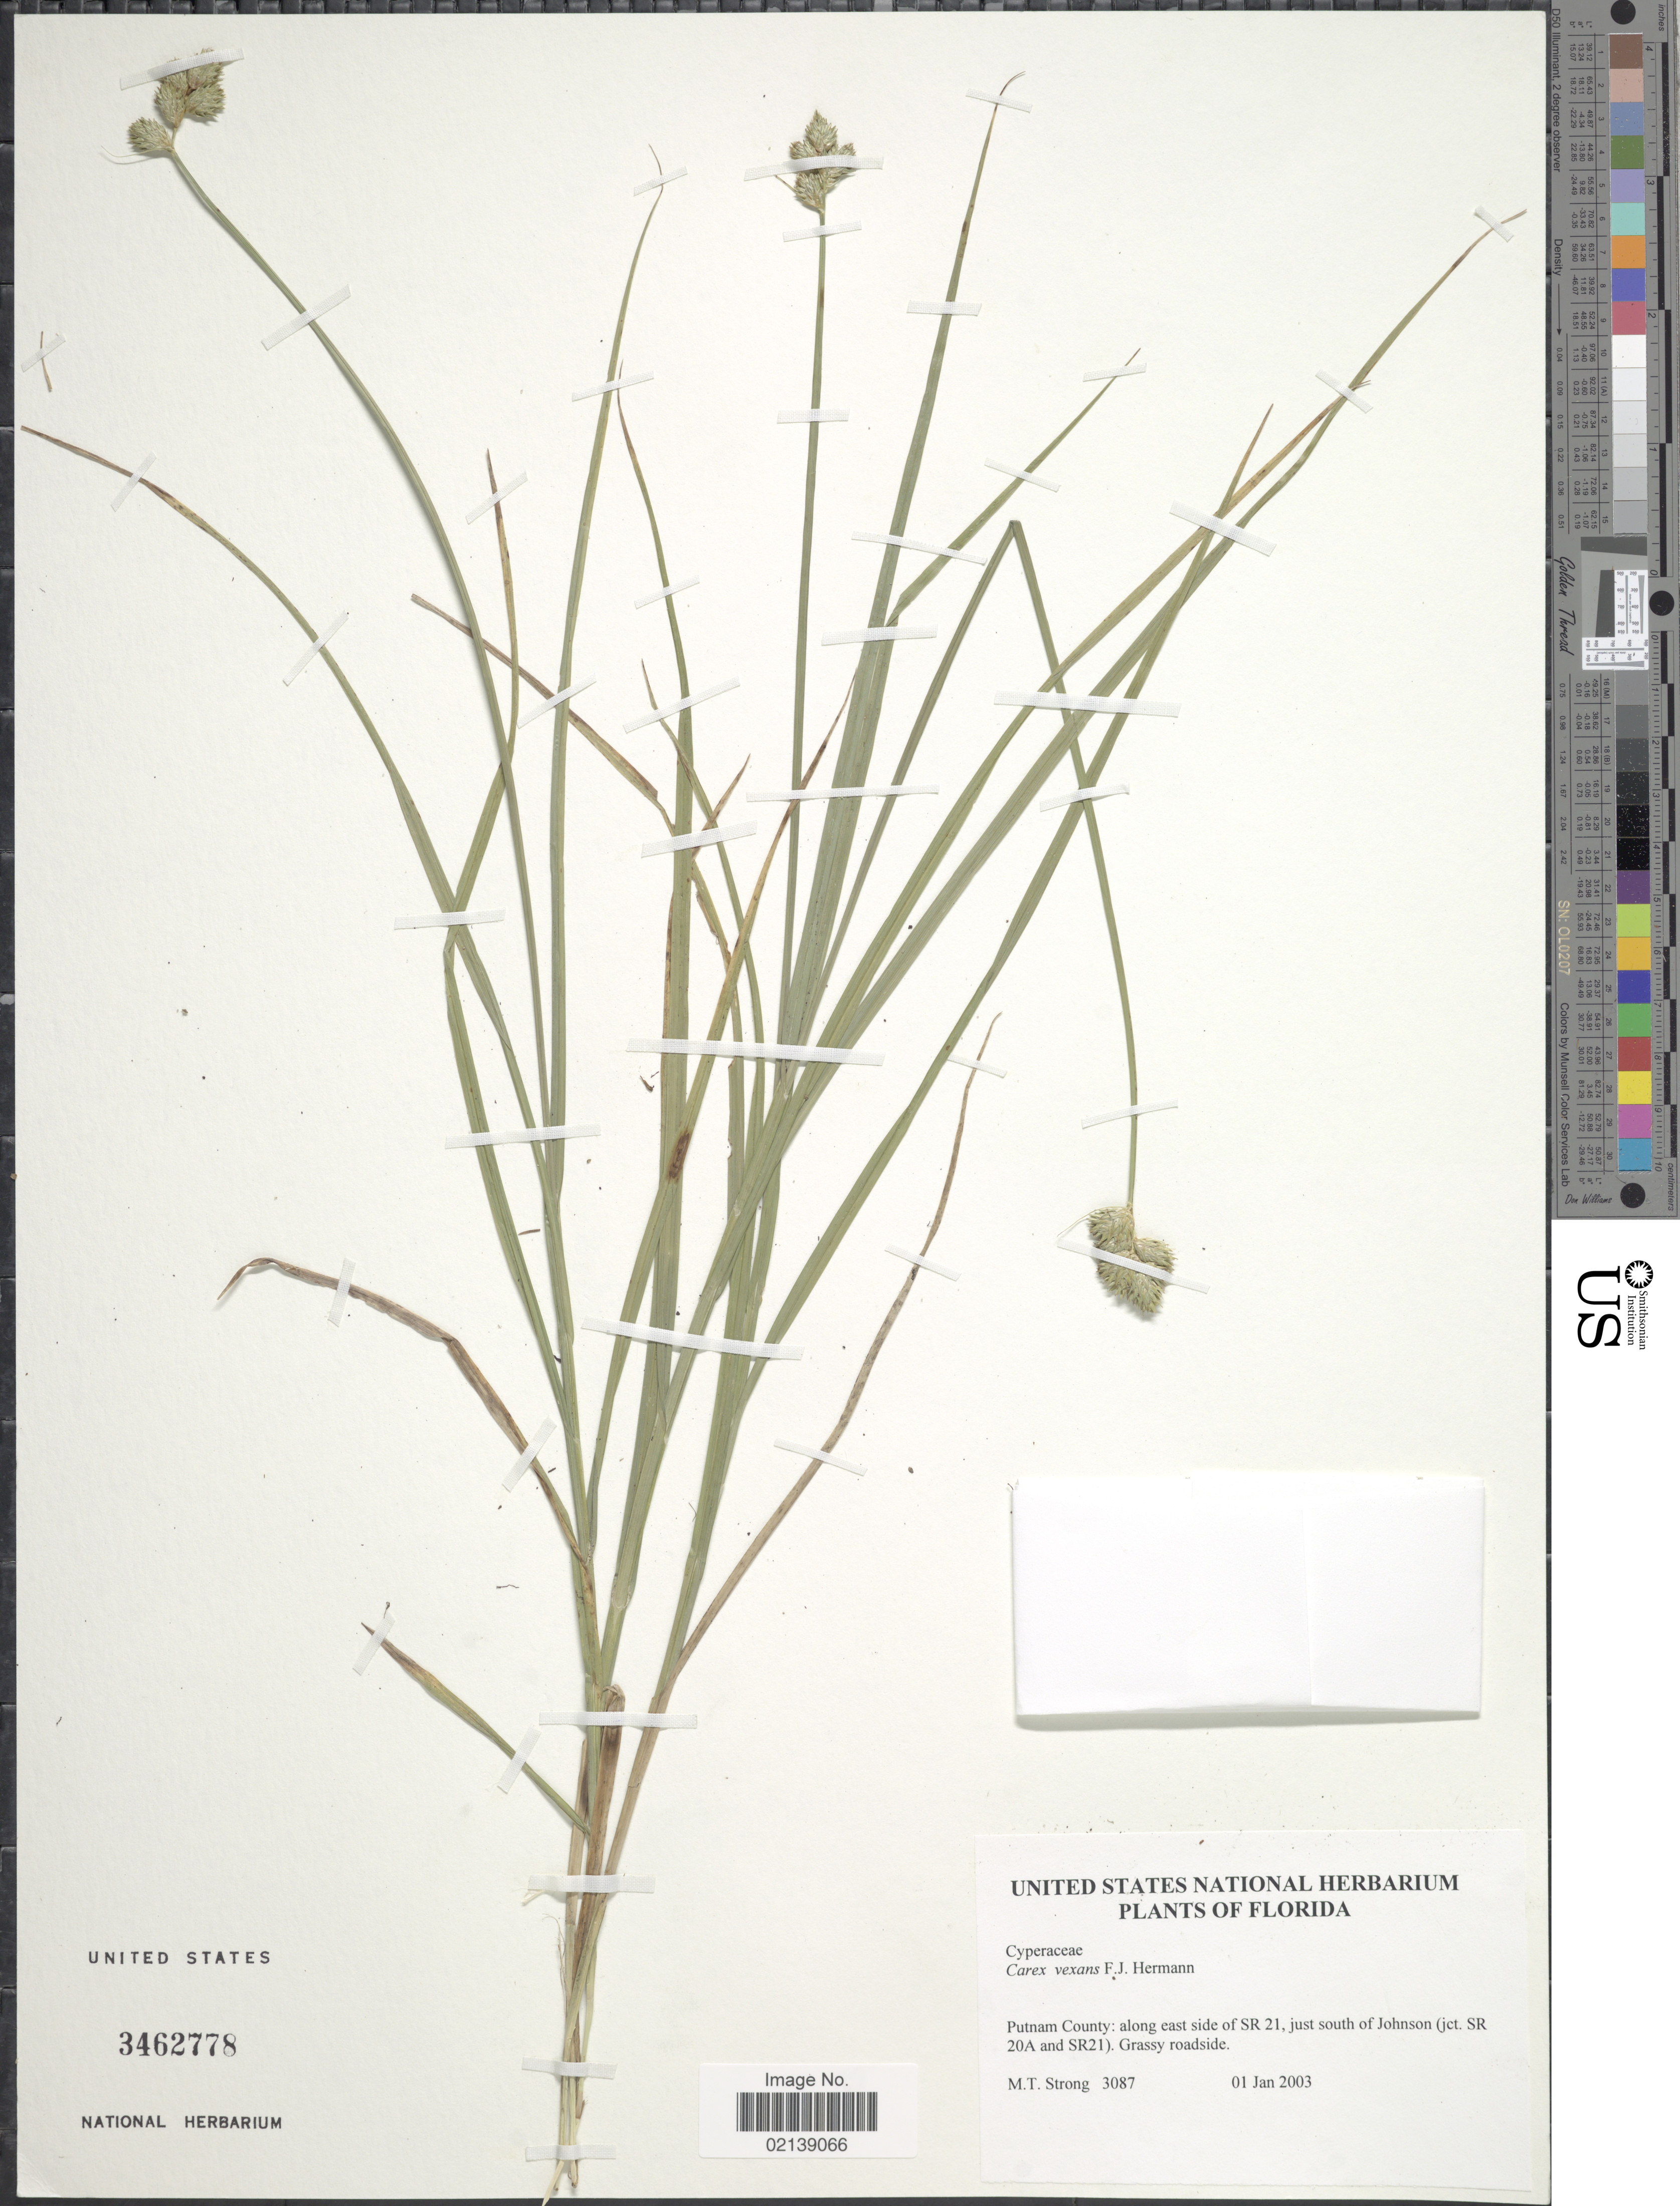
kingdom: Plantae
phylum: Tracheophyta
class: Liliopsida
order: Poales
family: Cyperaceae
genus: Carex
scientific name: Carex vexans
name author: F.J. Herm.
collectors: M. T. Strong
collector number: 3087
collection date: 2003-01-01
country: United States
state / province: Florida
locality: Putnam County: along east side of Sr 21, just south of Johnson (jct Sr 20A and Sr21); Grassy roadside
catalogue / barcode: US 3462778